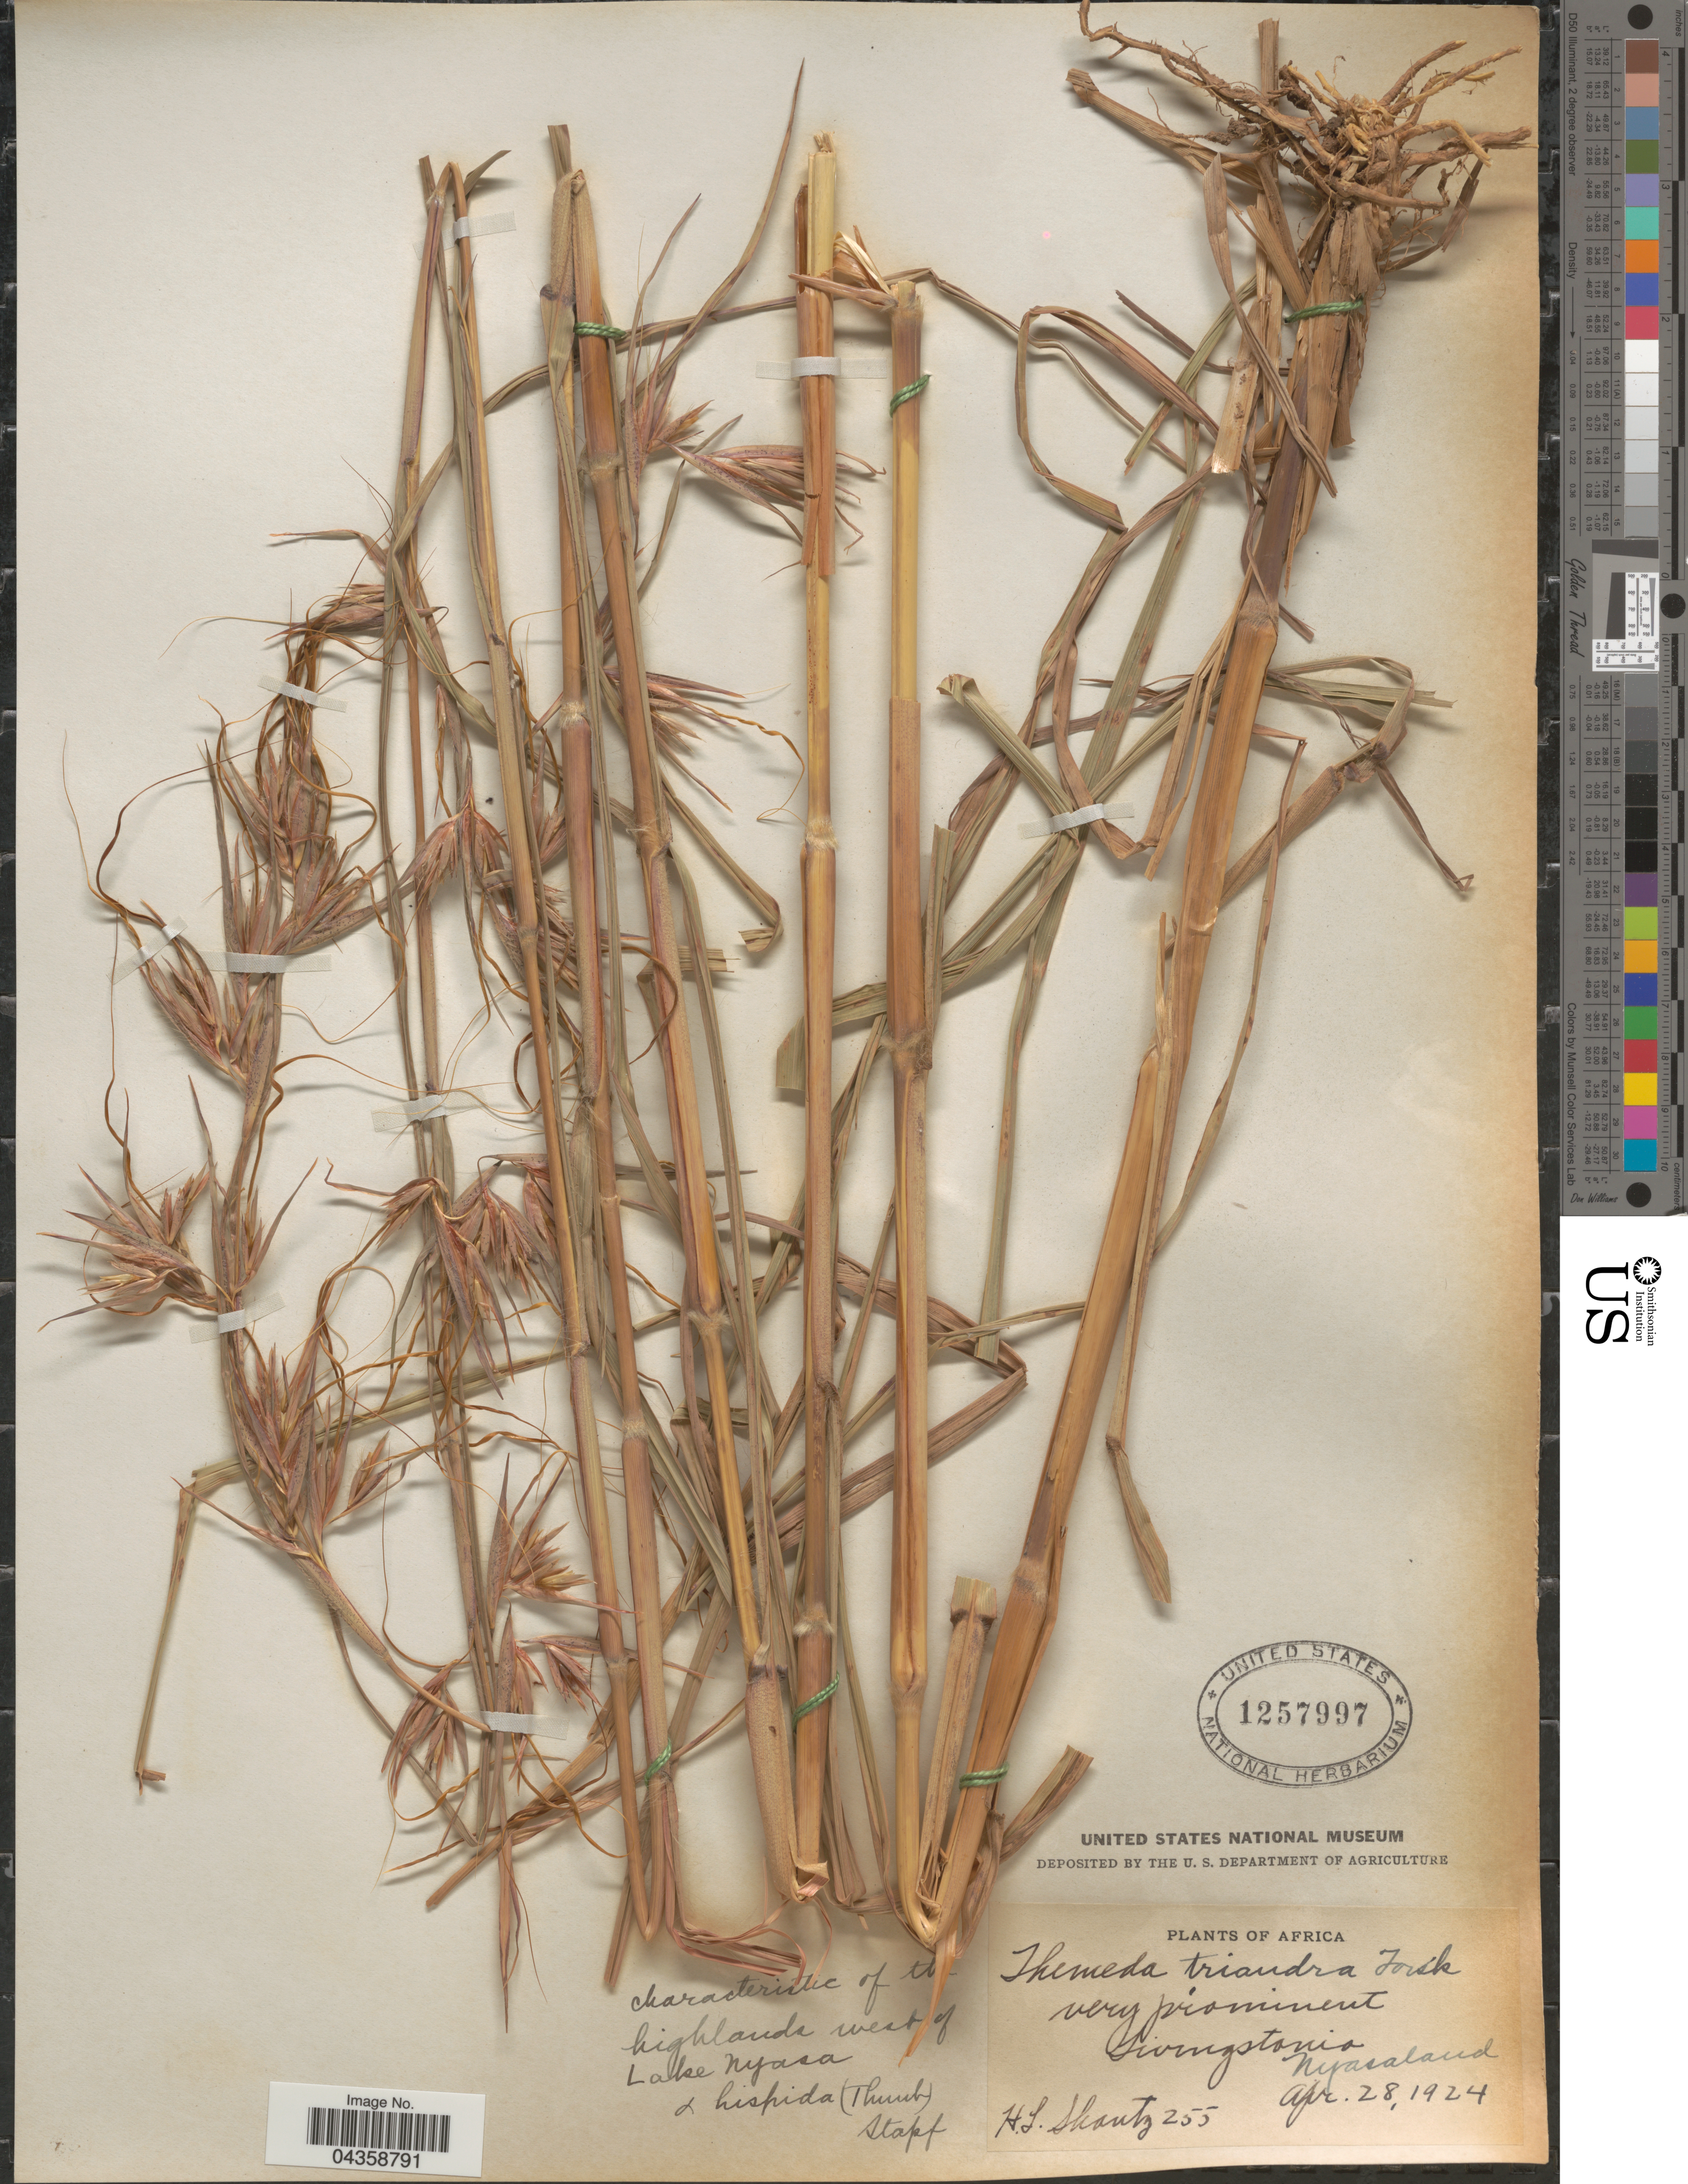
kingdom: Plantae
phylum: Tracheophyta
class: Liliopsida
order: Poales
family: Poaceae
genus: Themeda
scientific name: Themeda triandra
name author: Forssk.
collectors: H. Shantz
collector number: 255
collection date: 1924-04-28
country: Malawi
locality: Livingstonio. Nyasaland.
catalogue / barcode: US 1257997